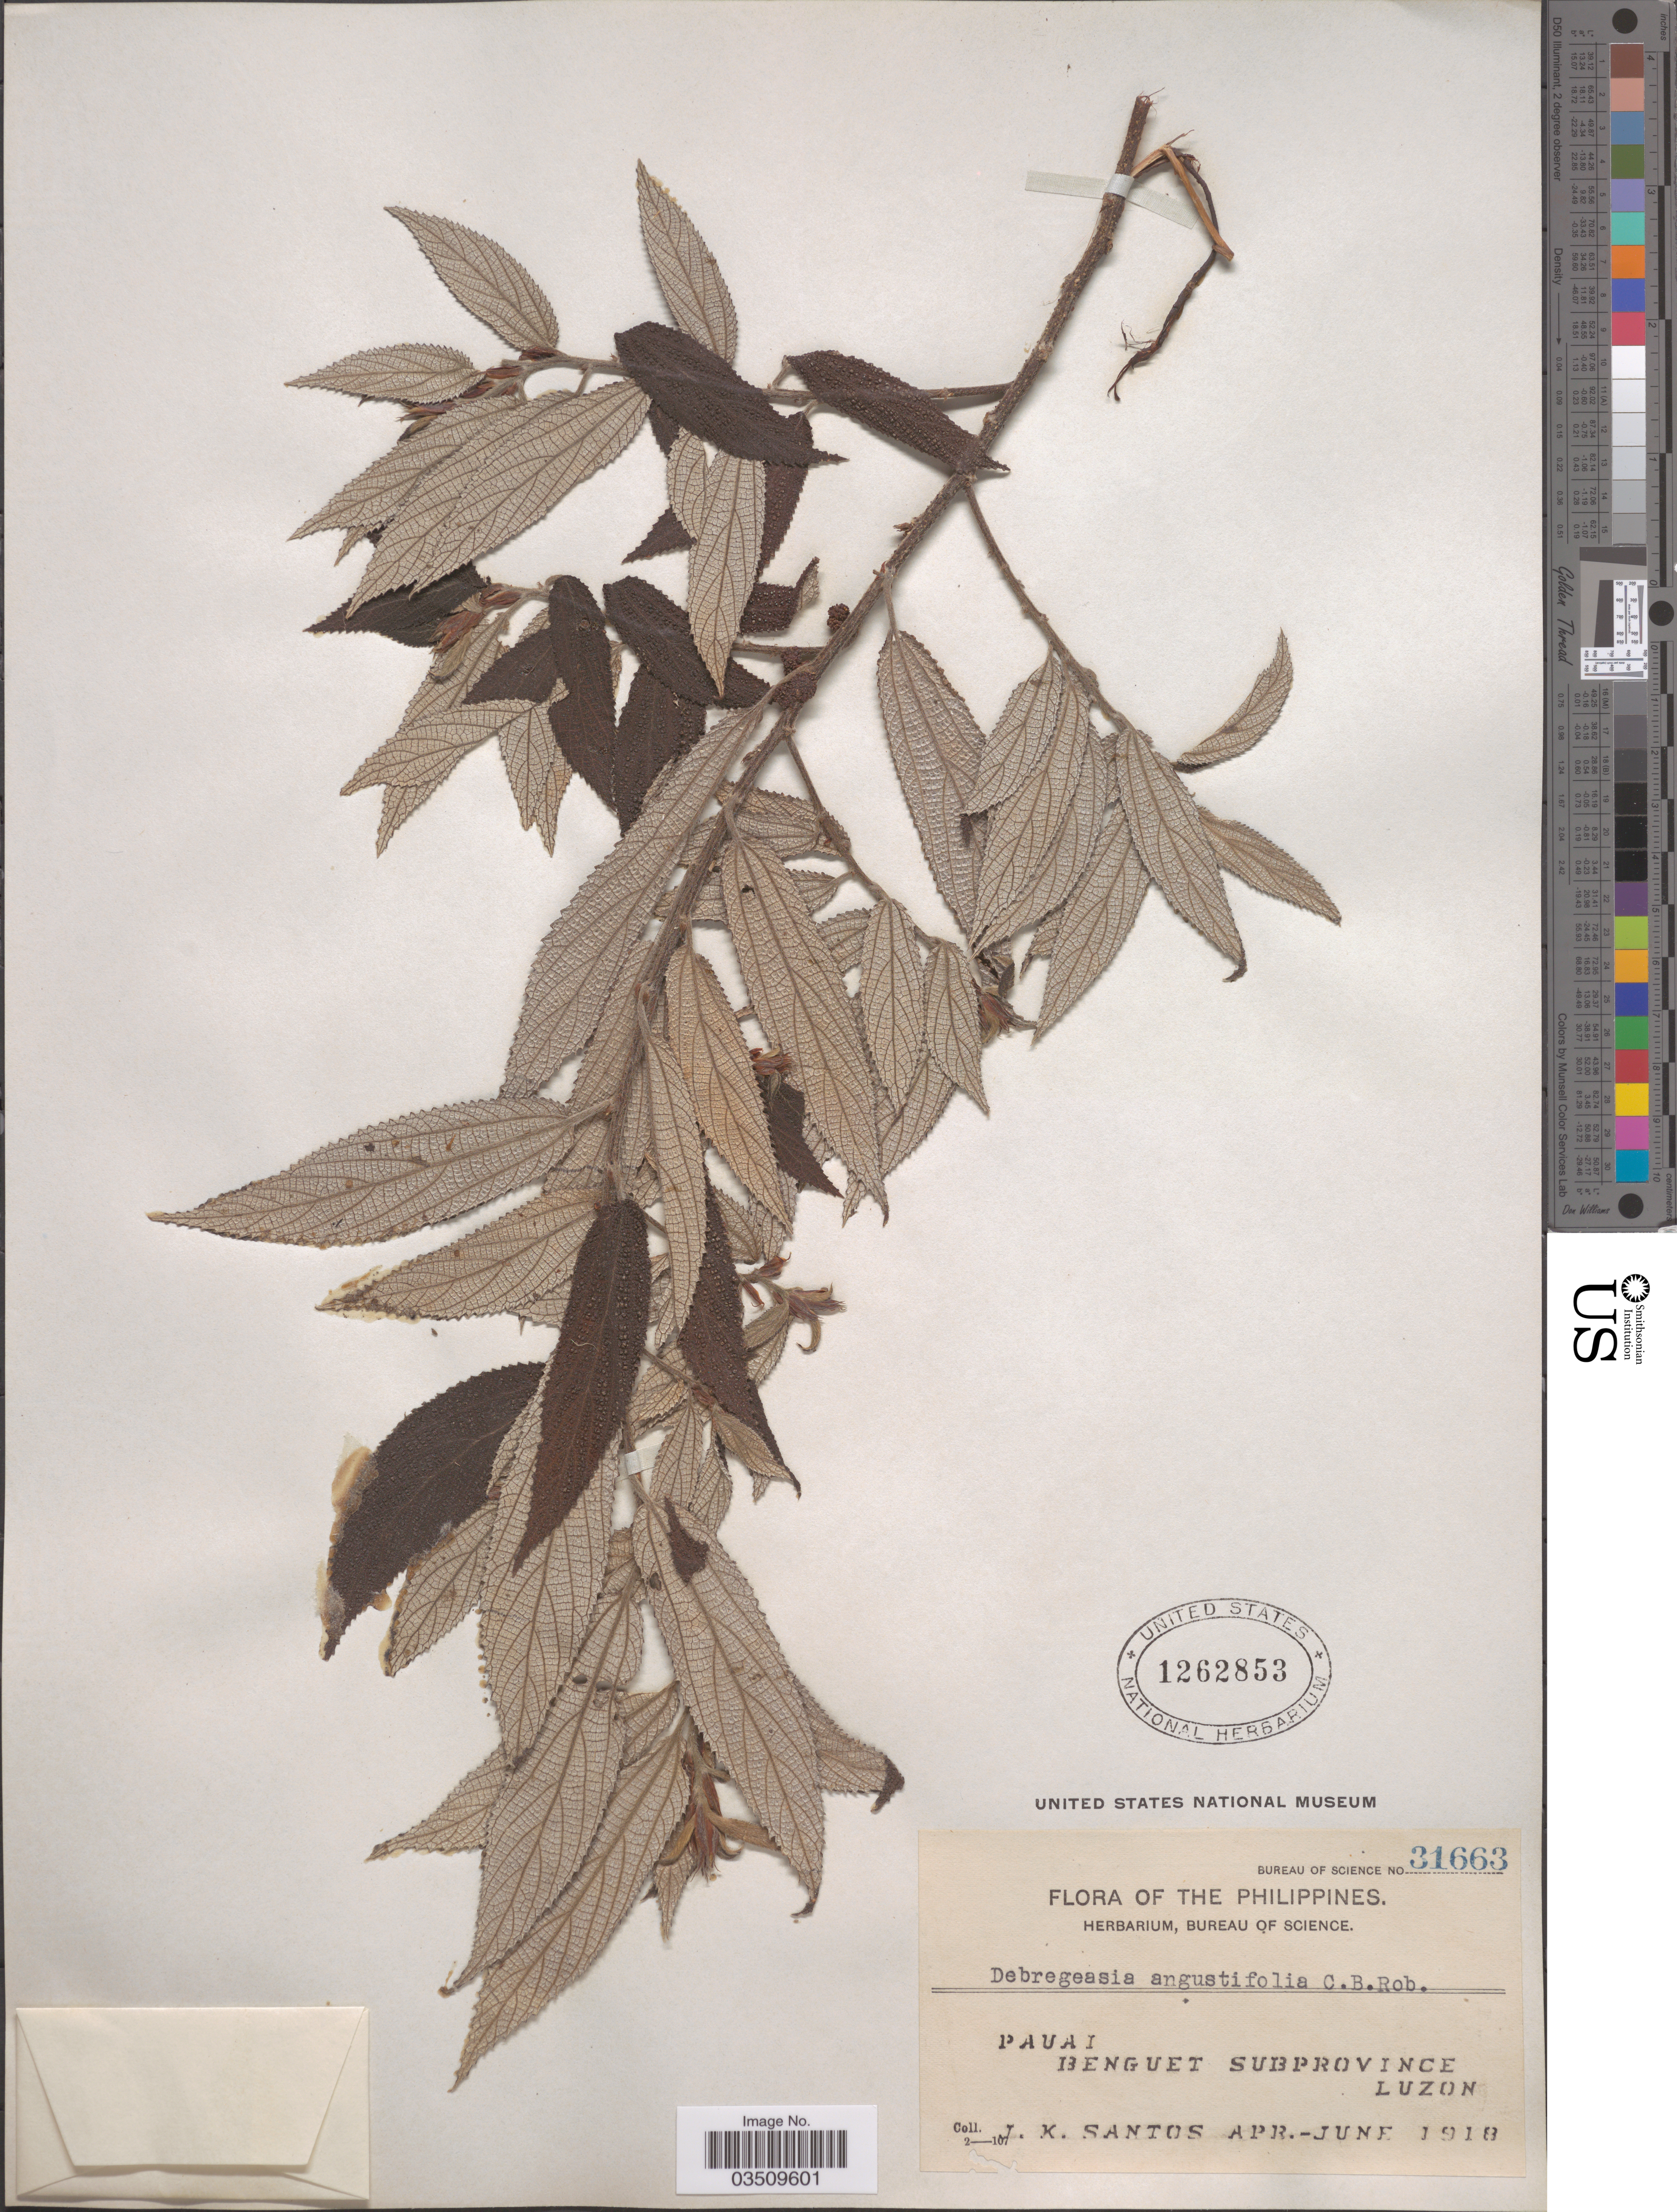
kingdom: Plantae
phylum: Tracheophyta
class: Magnoliopsida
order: Rosales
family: Urticaceae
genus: Debregeasia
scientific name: Debregeasia longifolia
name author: (Burm. f.) Wedd.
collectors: J. K. Santos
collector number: Bureau of Science 31663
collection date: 1918-04/1918-06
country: Philippines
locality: Pauai, Benguet Subprovince, Luzon.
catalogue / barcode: US 1262853